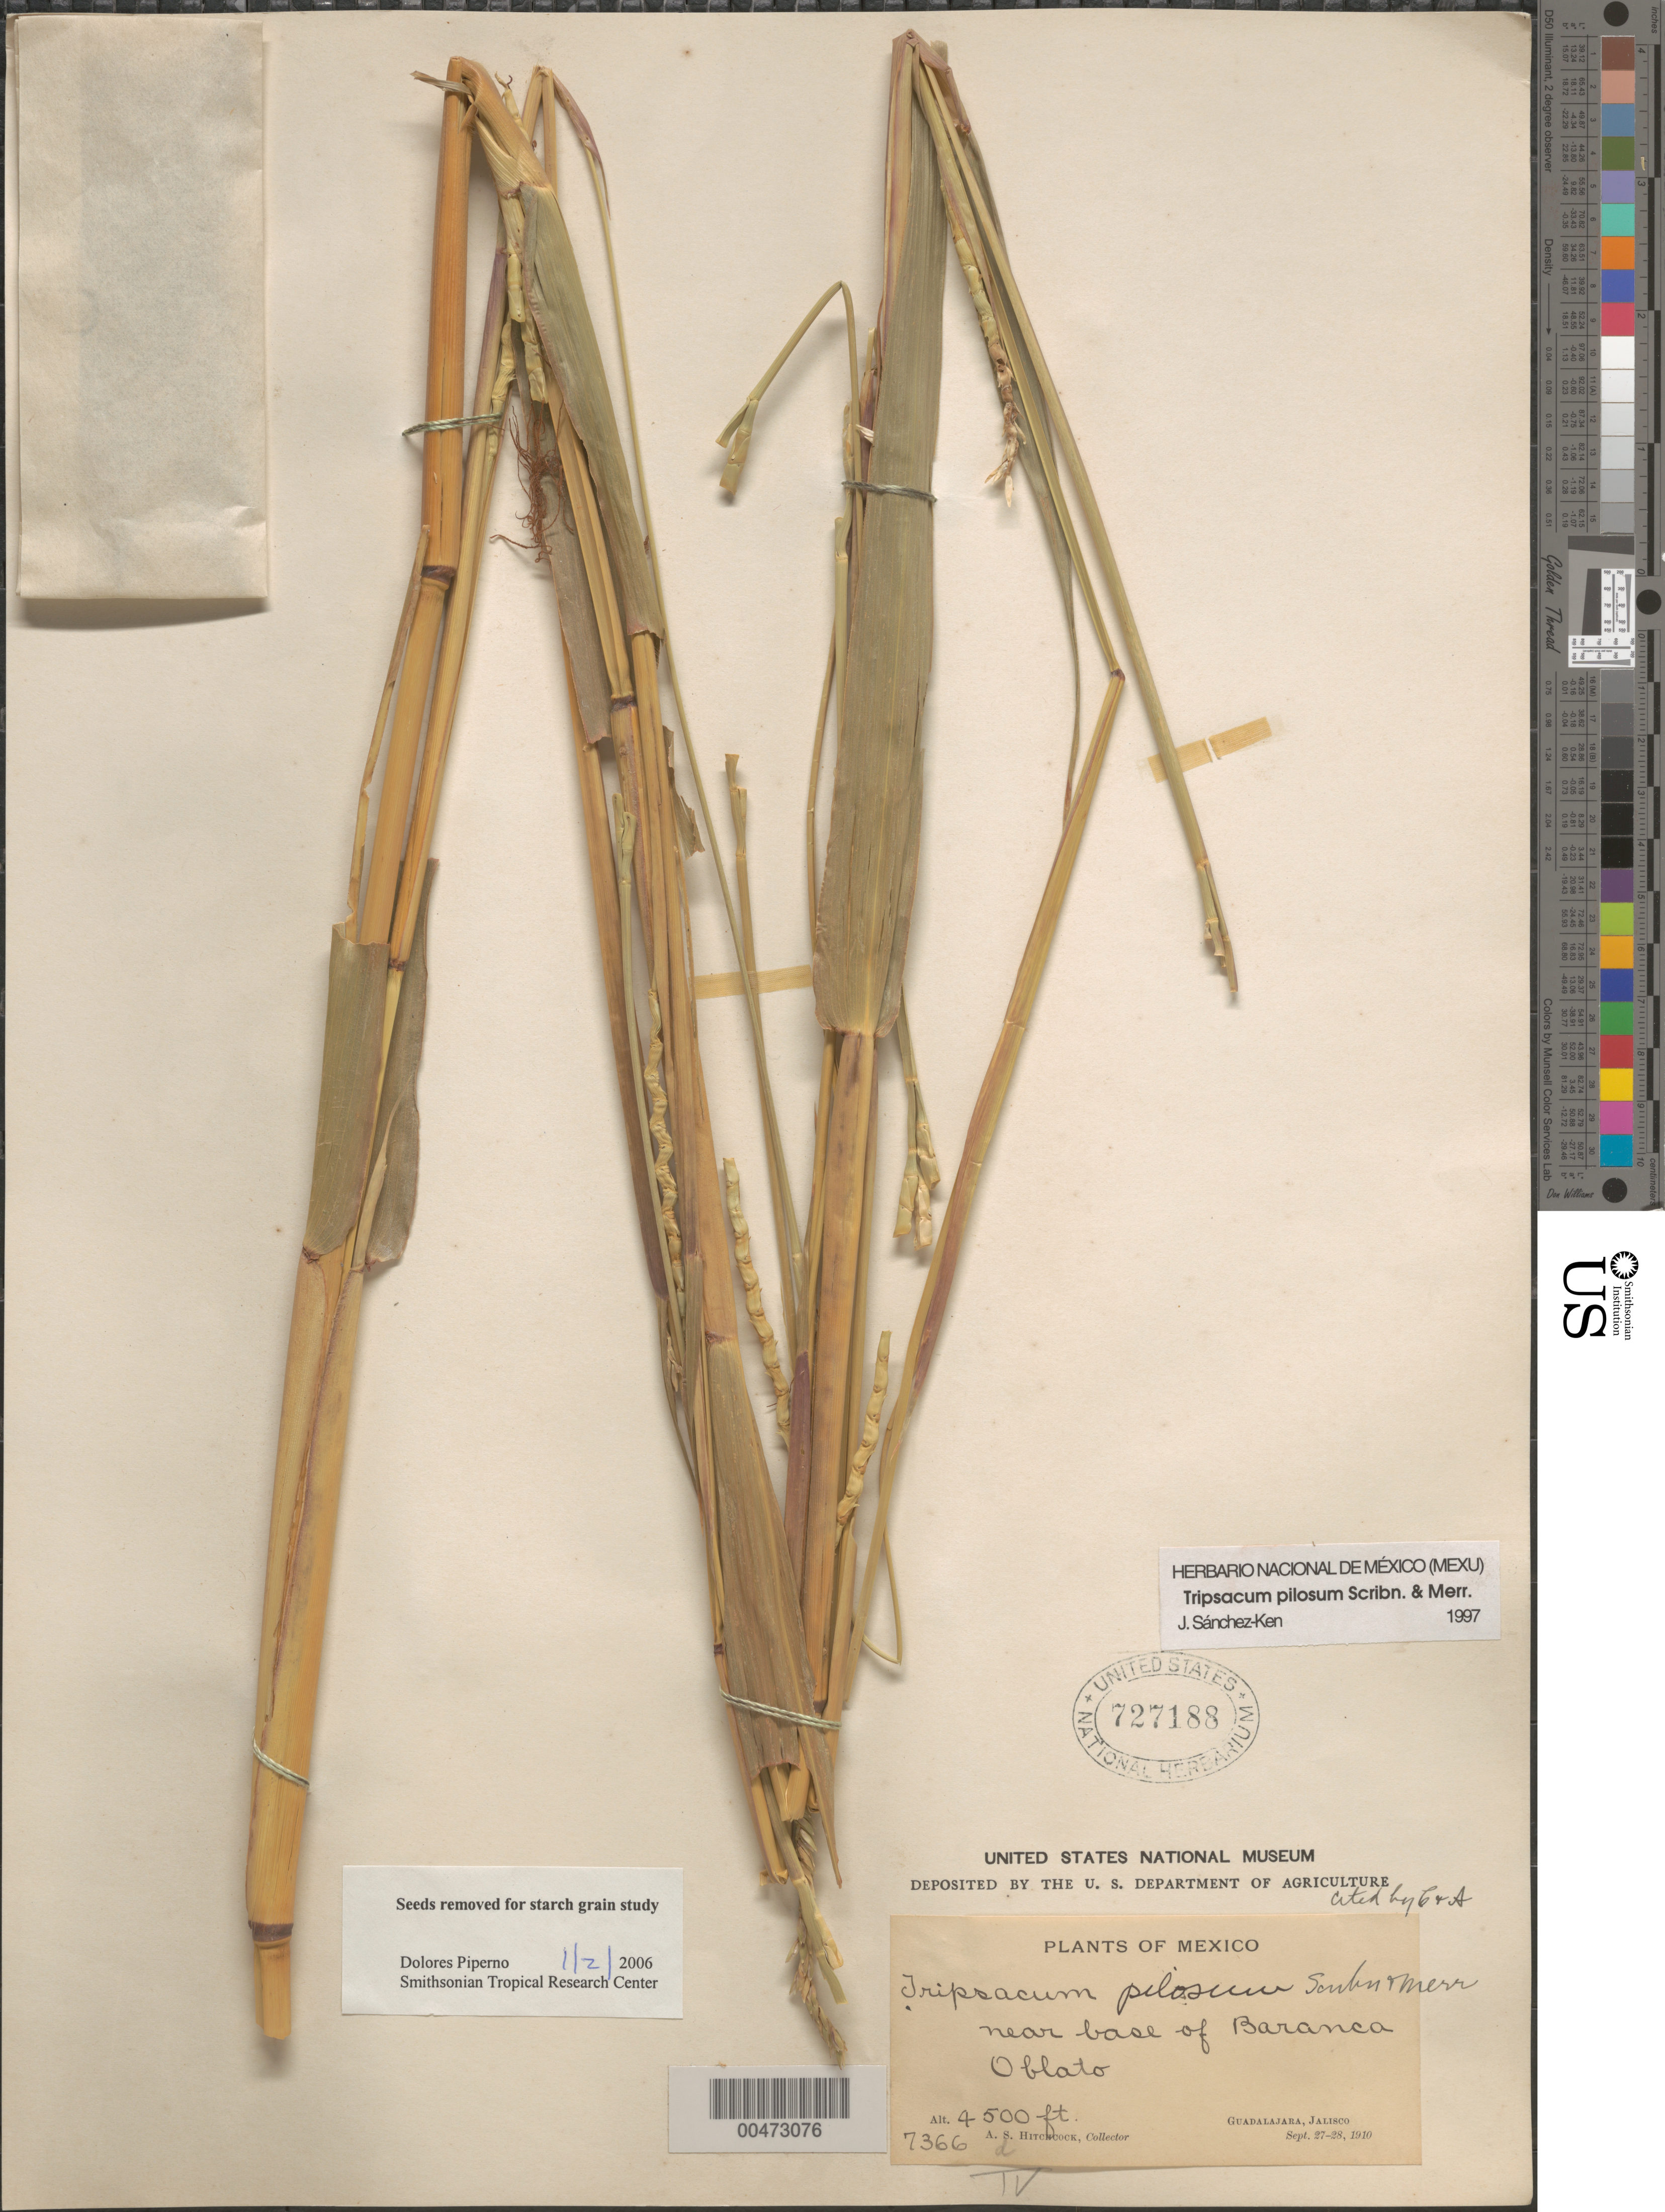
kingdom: Plantae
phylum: Tracheophyta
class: Liliopsida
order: Poales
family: Poaceae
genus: Tripsacum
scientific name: Tripsacum pilosum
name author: Scribn. & Merr.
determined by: Sánchez-Ken, J. G.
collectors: A. S. Hitchcock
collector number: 7366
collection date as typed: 27 Sep 1910 to 28 Sep 1910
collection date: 1910-09-27/1910-09-28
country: Mexico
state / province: Jalisco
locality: Near base of Baranca Oblato, Guadalajara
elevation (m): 1372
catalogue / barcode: US 727188